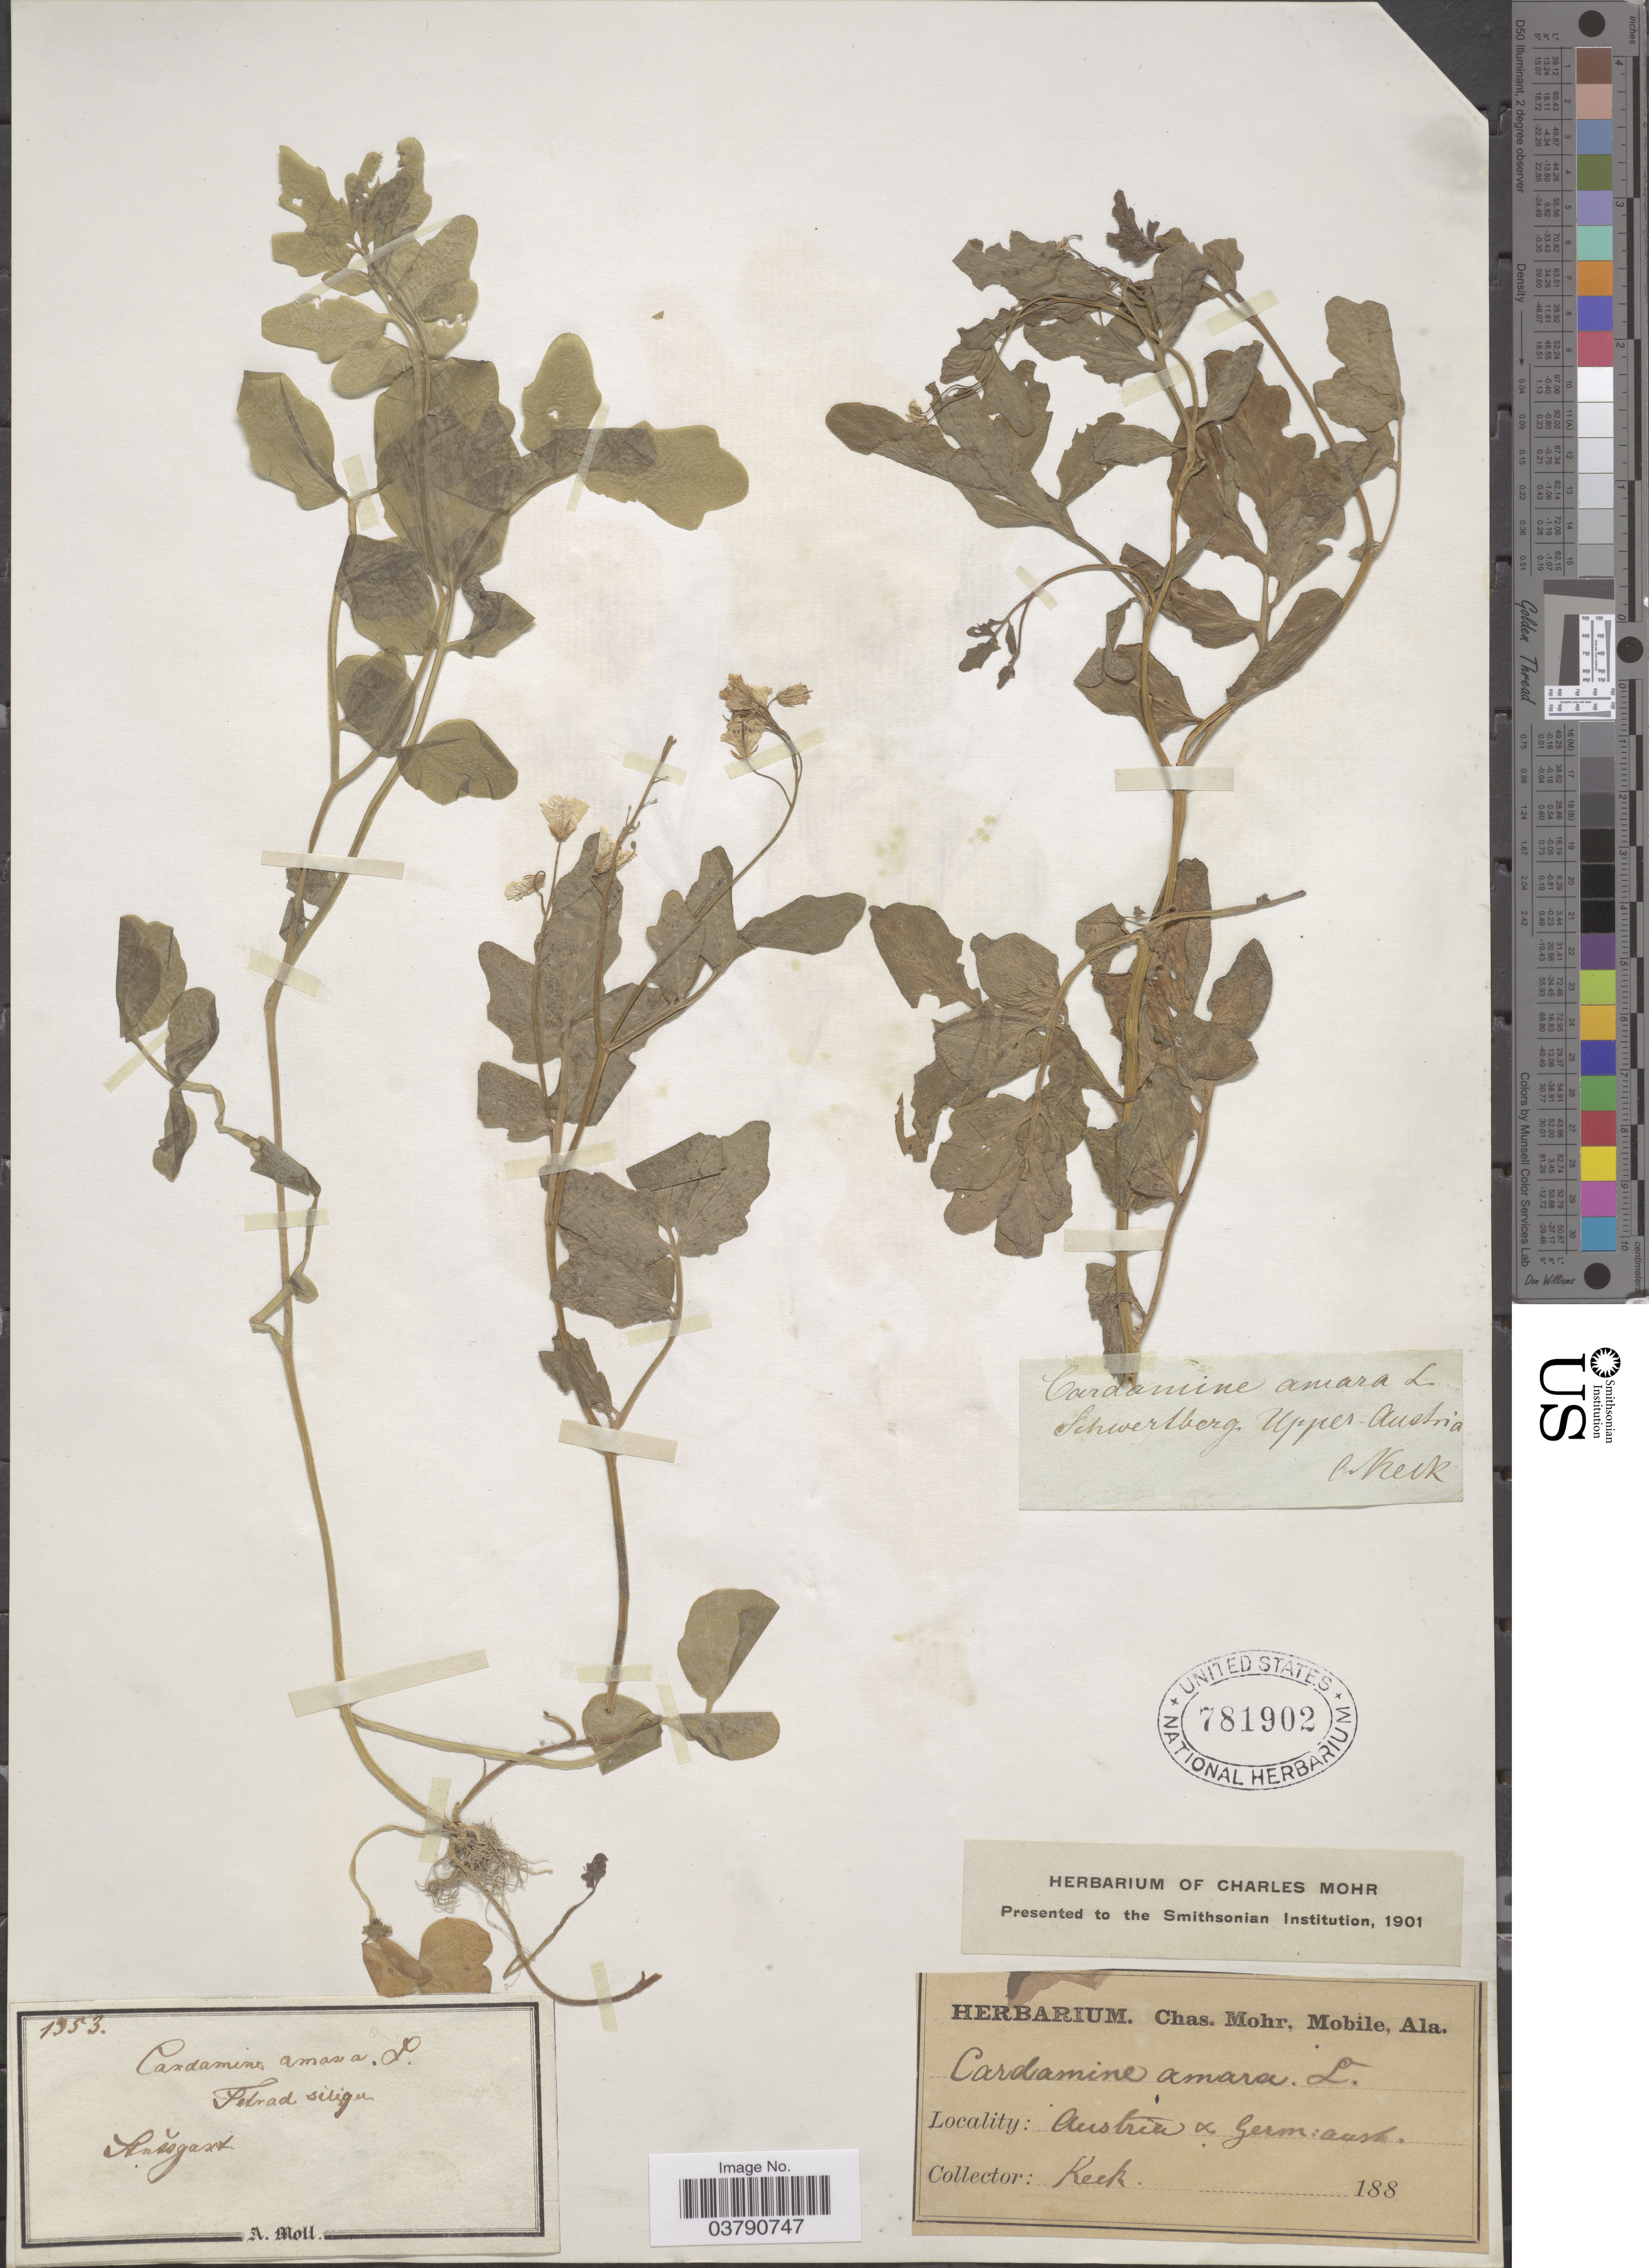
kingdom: Plantae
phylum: Tracheophyta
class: Magnoliopsida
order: Brassicales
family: Brassicaceae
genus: Cardamine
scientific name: Cardamine amara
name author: L.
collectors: C. Keck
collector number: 1953*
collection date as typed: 188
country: Austria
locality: Austria aust. Stuttgardt [interpreted]. Schwertberg Upper-Austria.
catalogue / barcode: US 781902